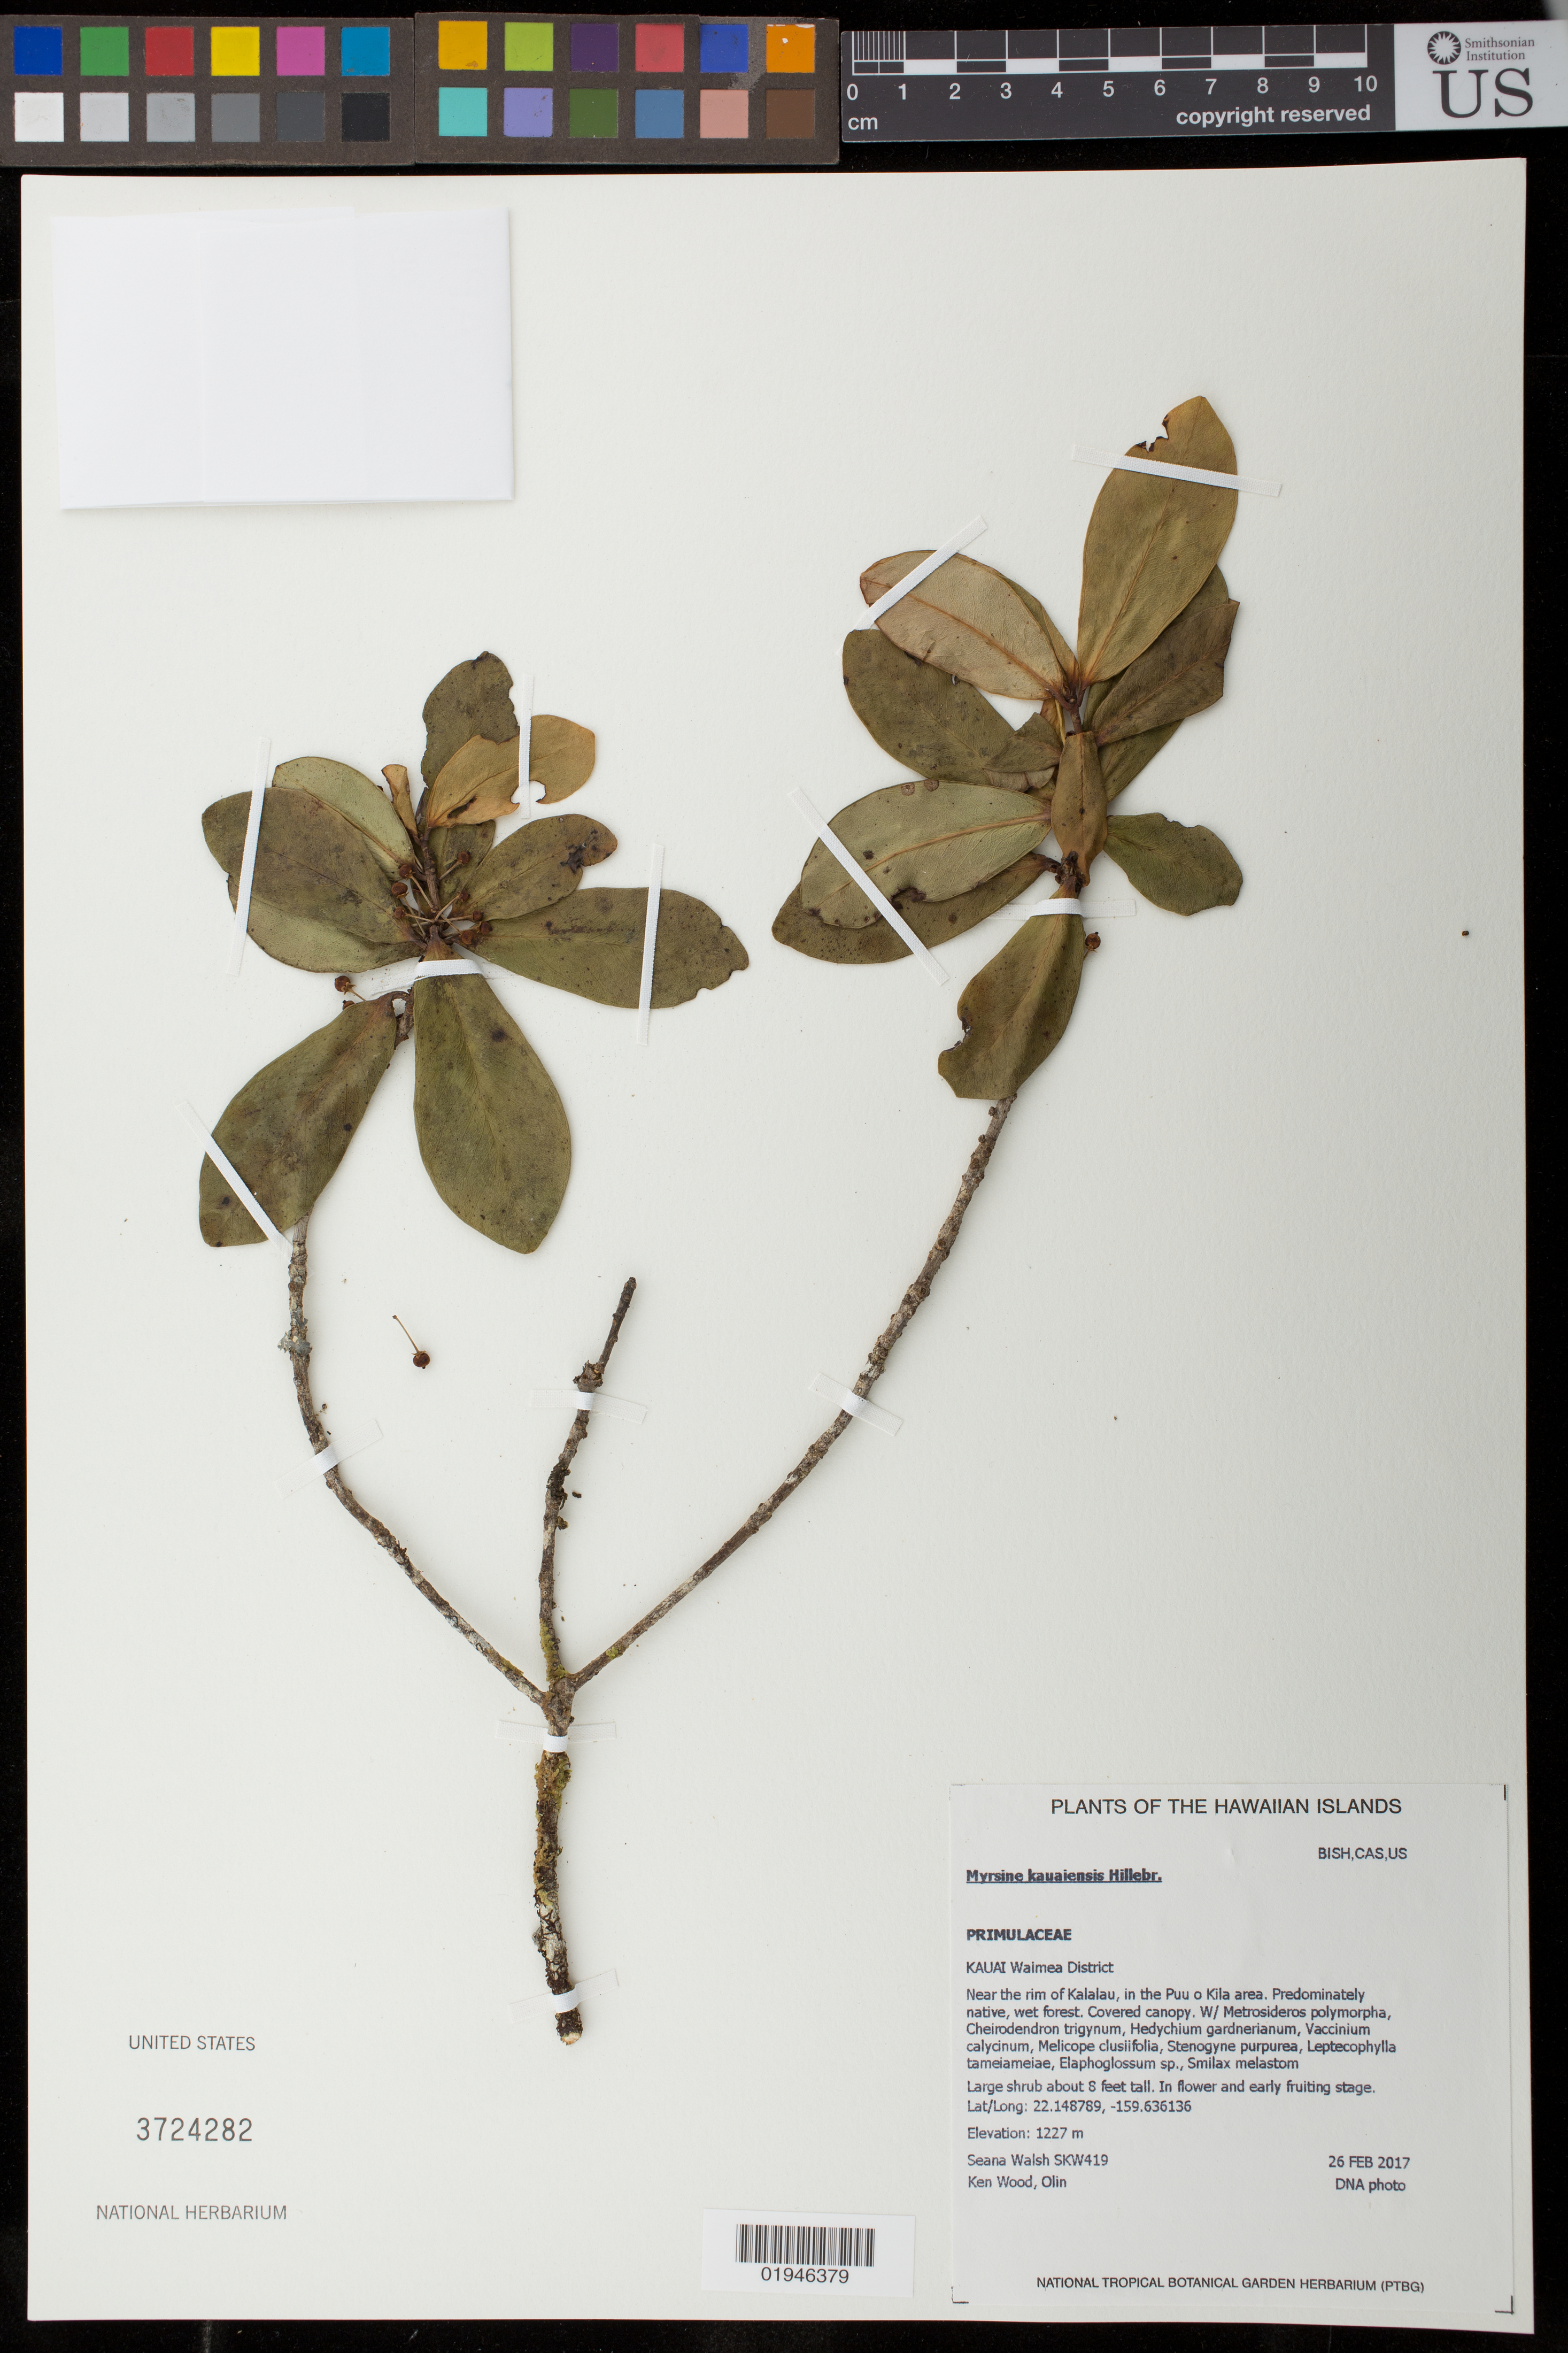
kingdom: Plantae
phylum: Tracheophyta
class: Magnoliopsida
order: Ericales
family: Primulaceae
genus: Myrsine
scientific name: Myrsine kauaiensis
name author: Hillebr.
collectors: S. Walsh & K. R. Wood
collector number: SKW419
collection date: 2017-02-26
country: United States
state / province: Hawaii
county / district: Kauai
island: Kaua'i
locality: Waimea District, near the rim of Kalalau, in the Puu of Kila area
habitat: Native, wet forest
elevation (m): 1227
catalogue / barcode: US 3724282